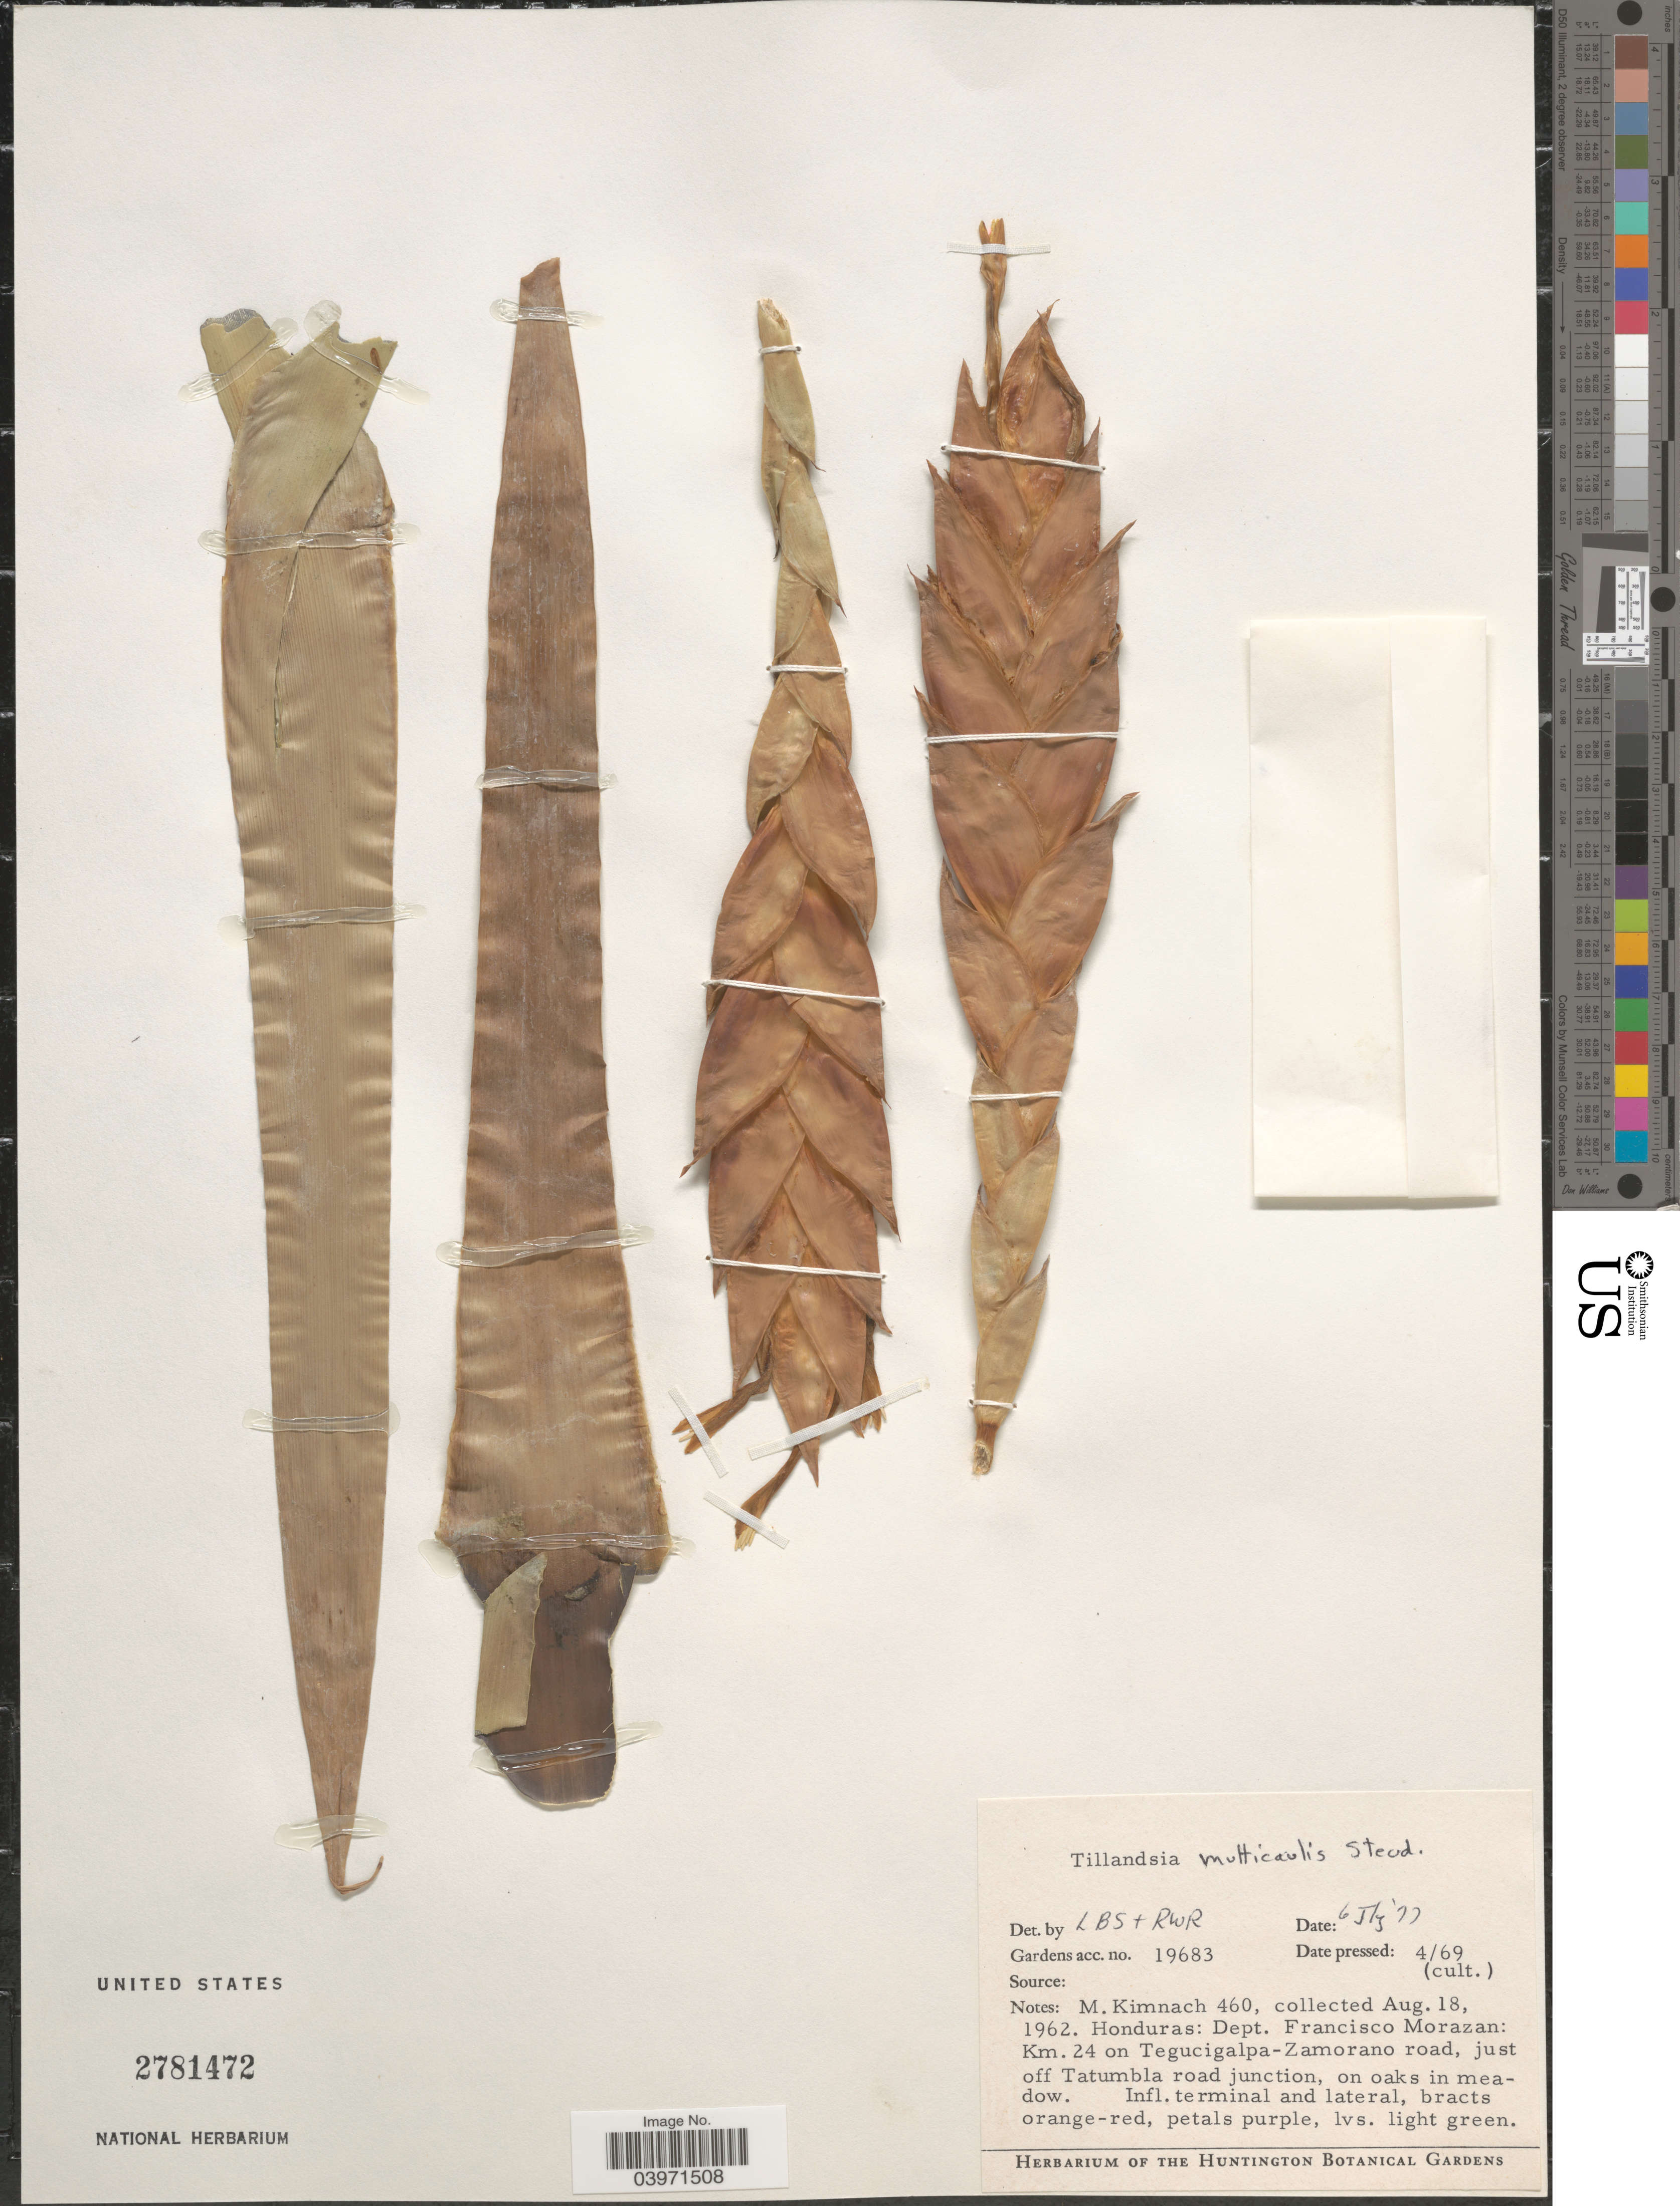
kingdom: Plantae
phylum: Tracheophyta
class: Liliopsida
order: Poales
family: Bromeliaceae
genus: Tillandsia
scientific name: Tillandsia multicaulis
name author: Steud.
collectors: M. W. Kimnach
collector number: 460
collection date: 1962-08-18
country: Honduras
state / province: Fco. Morazán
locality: Dept. Francisco Morazan: Km. 24 on Tegucigalpa - Zamorano road, just off Tatumbla road junction.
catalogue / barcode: US 2781472